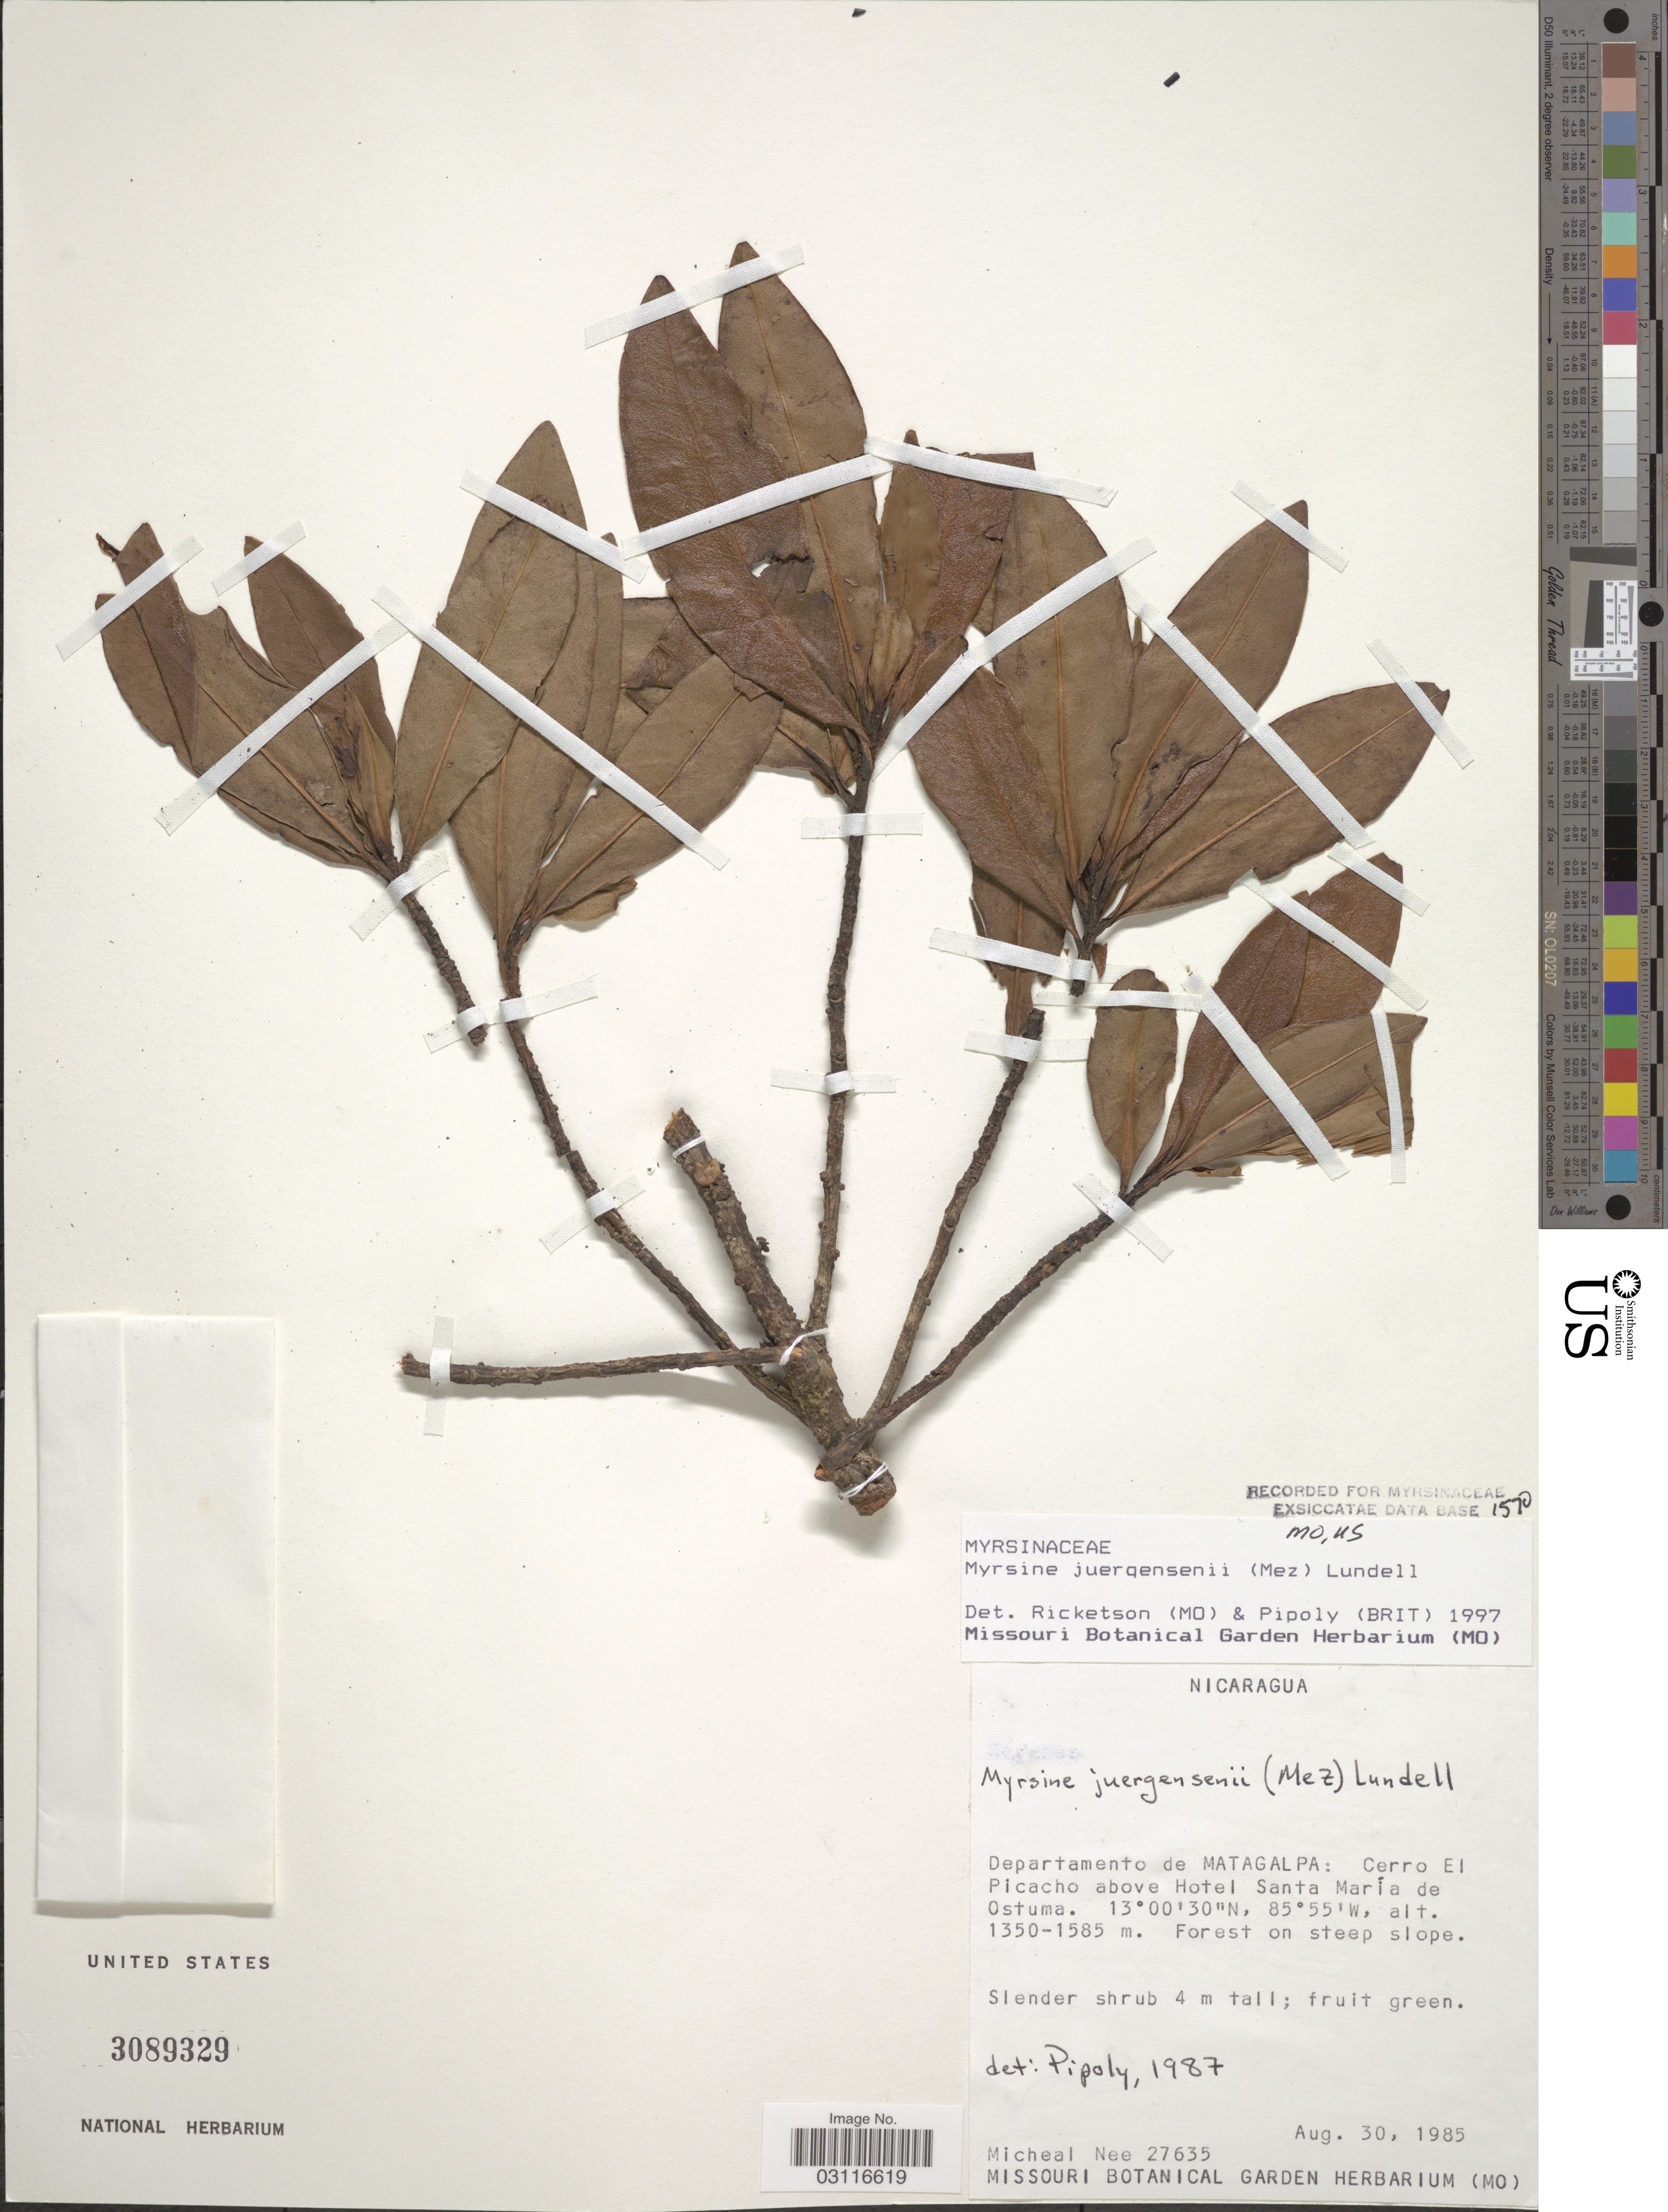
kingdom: Plantae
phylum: Tracheophyta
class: Magnoliopsida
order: Ericales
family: Primulaceae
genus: Myrsine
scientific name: Myrsine juergensenii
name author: (Mez) Lundell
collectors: M. Nee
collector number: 27635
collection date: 1985-08-30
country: Nicaragua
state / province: Matagalpa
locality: Departamento de Matagalpa: Cerro El Picacho above Hotel Santa María de Ostuma.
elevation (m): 1350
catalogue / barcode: US 3089329